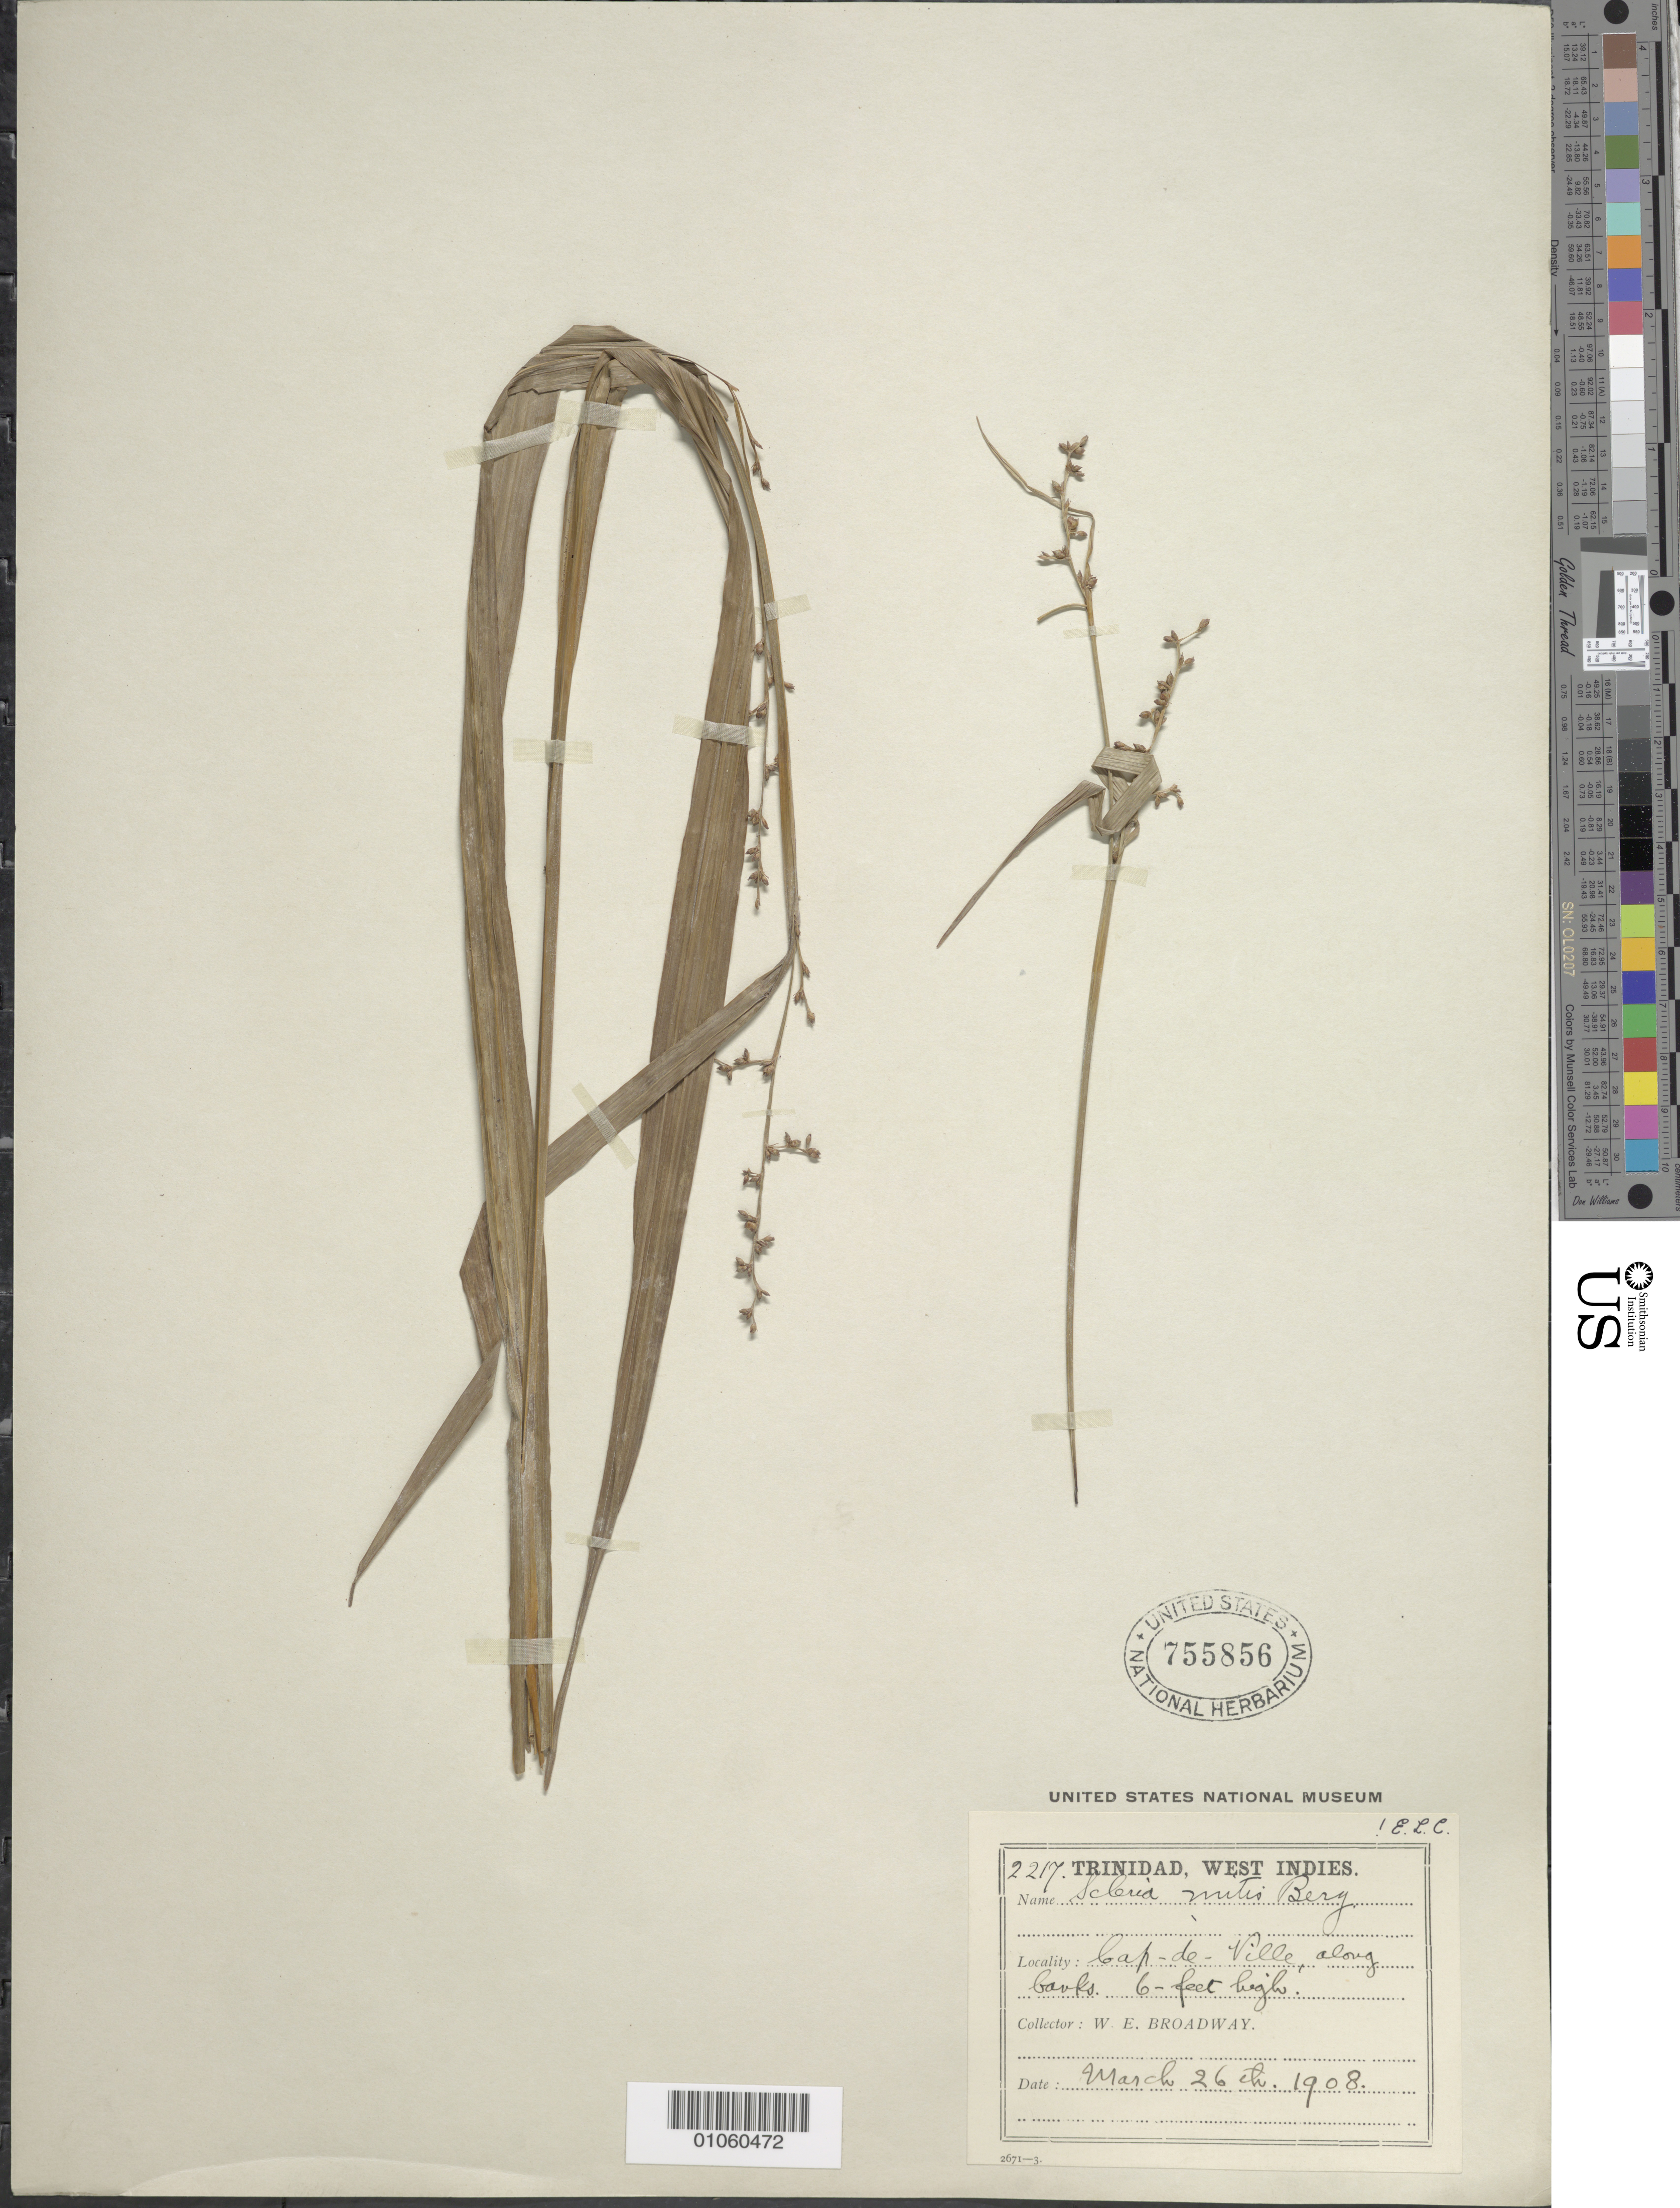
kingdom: Plantae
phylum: Tracheophyta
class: Liliopsida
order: Poales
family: Cyperaceae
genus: Scleria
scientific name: Scleria mitis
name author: P.J. Bergius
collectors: W. E. Broadway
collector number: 2217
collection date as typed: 26 Mar 1908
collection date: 1908-03-26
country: Trinidad and Tobago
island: Trinidad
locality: Cap-de-Ville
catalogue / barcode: US 755856